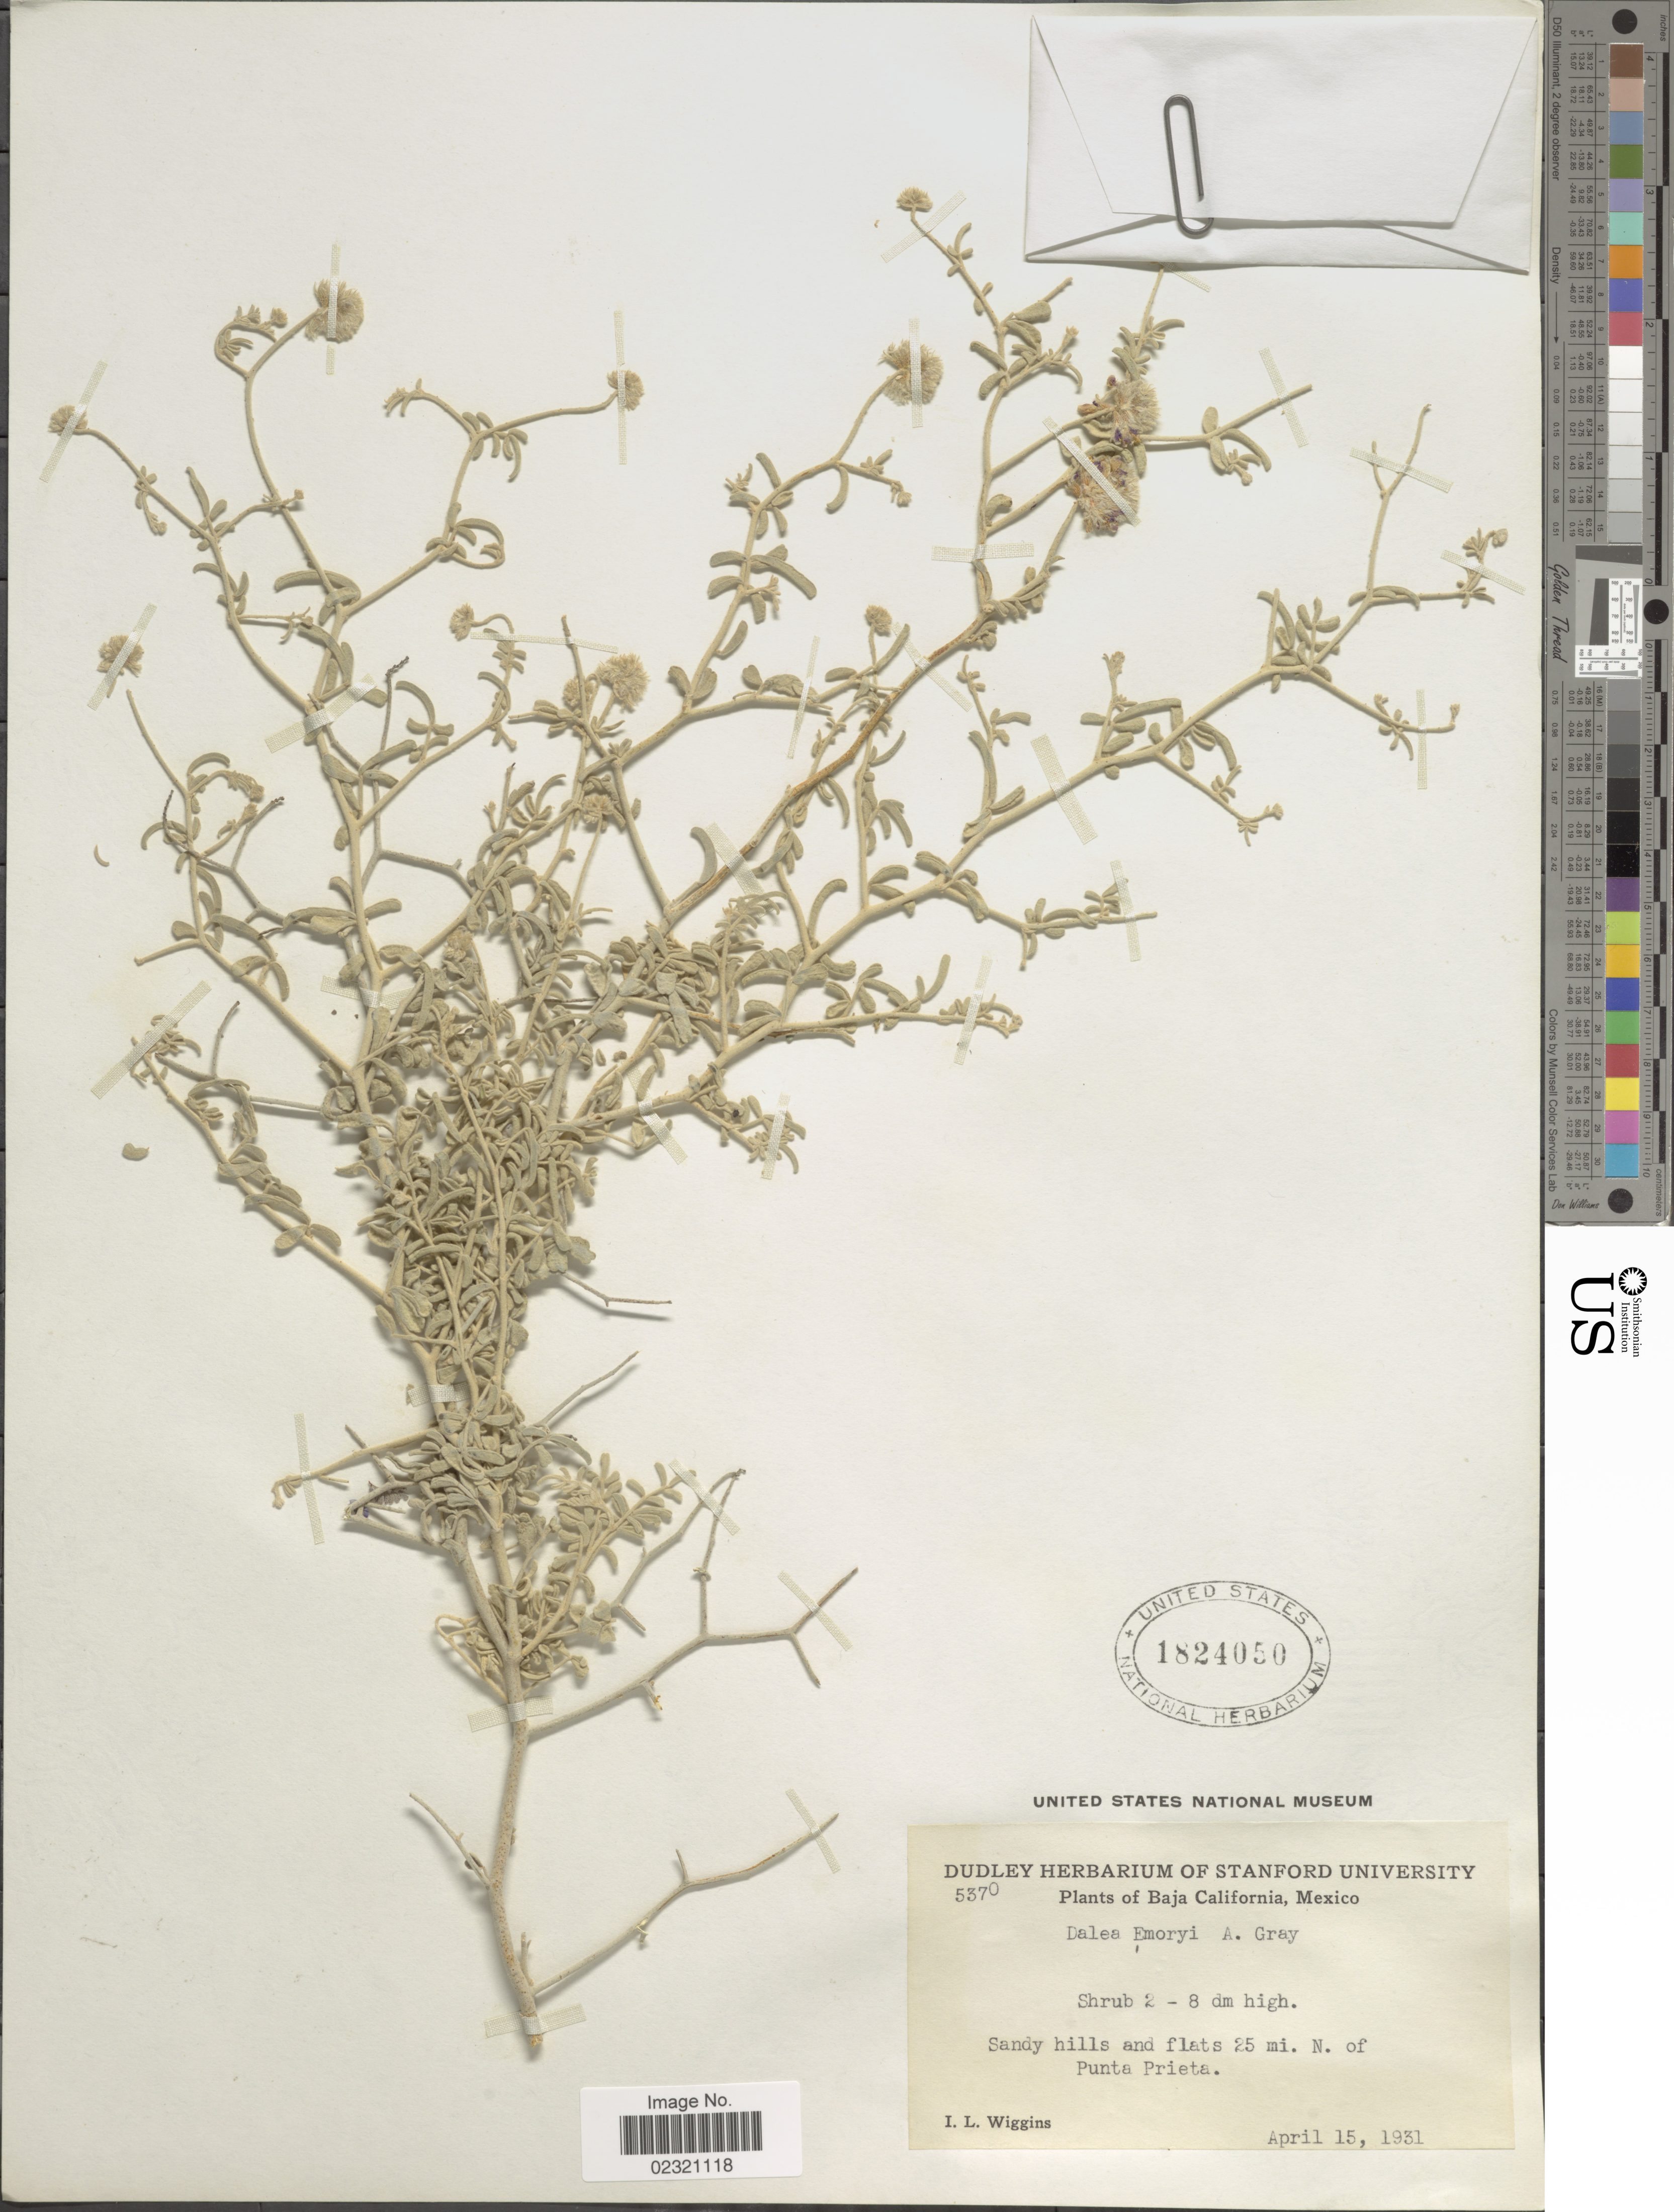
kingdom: Plantae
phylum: Tracheophyta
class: Magnoliopsida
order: Fabales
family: Fabaceae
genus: Psorothamnus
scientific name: Psorothamnus emoryi var. emoryi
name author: (A. Gray) Rydb.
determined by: Strong, M. T., (US), Smithsonian Institution - National Museum of Natural History (UNITED STATES)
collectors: I. L. Wiggins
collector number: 5370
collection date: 1931-04-15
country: Mexico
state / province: Baja California Norte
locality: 25 mi N. of Punta Prieta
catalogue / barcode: US 1824050